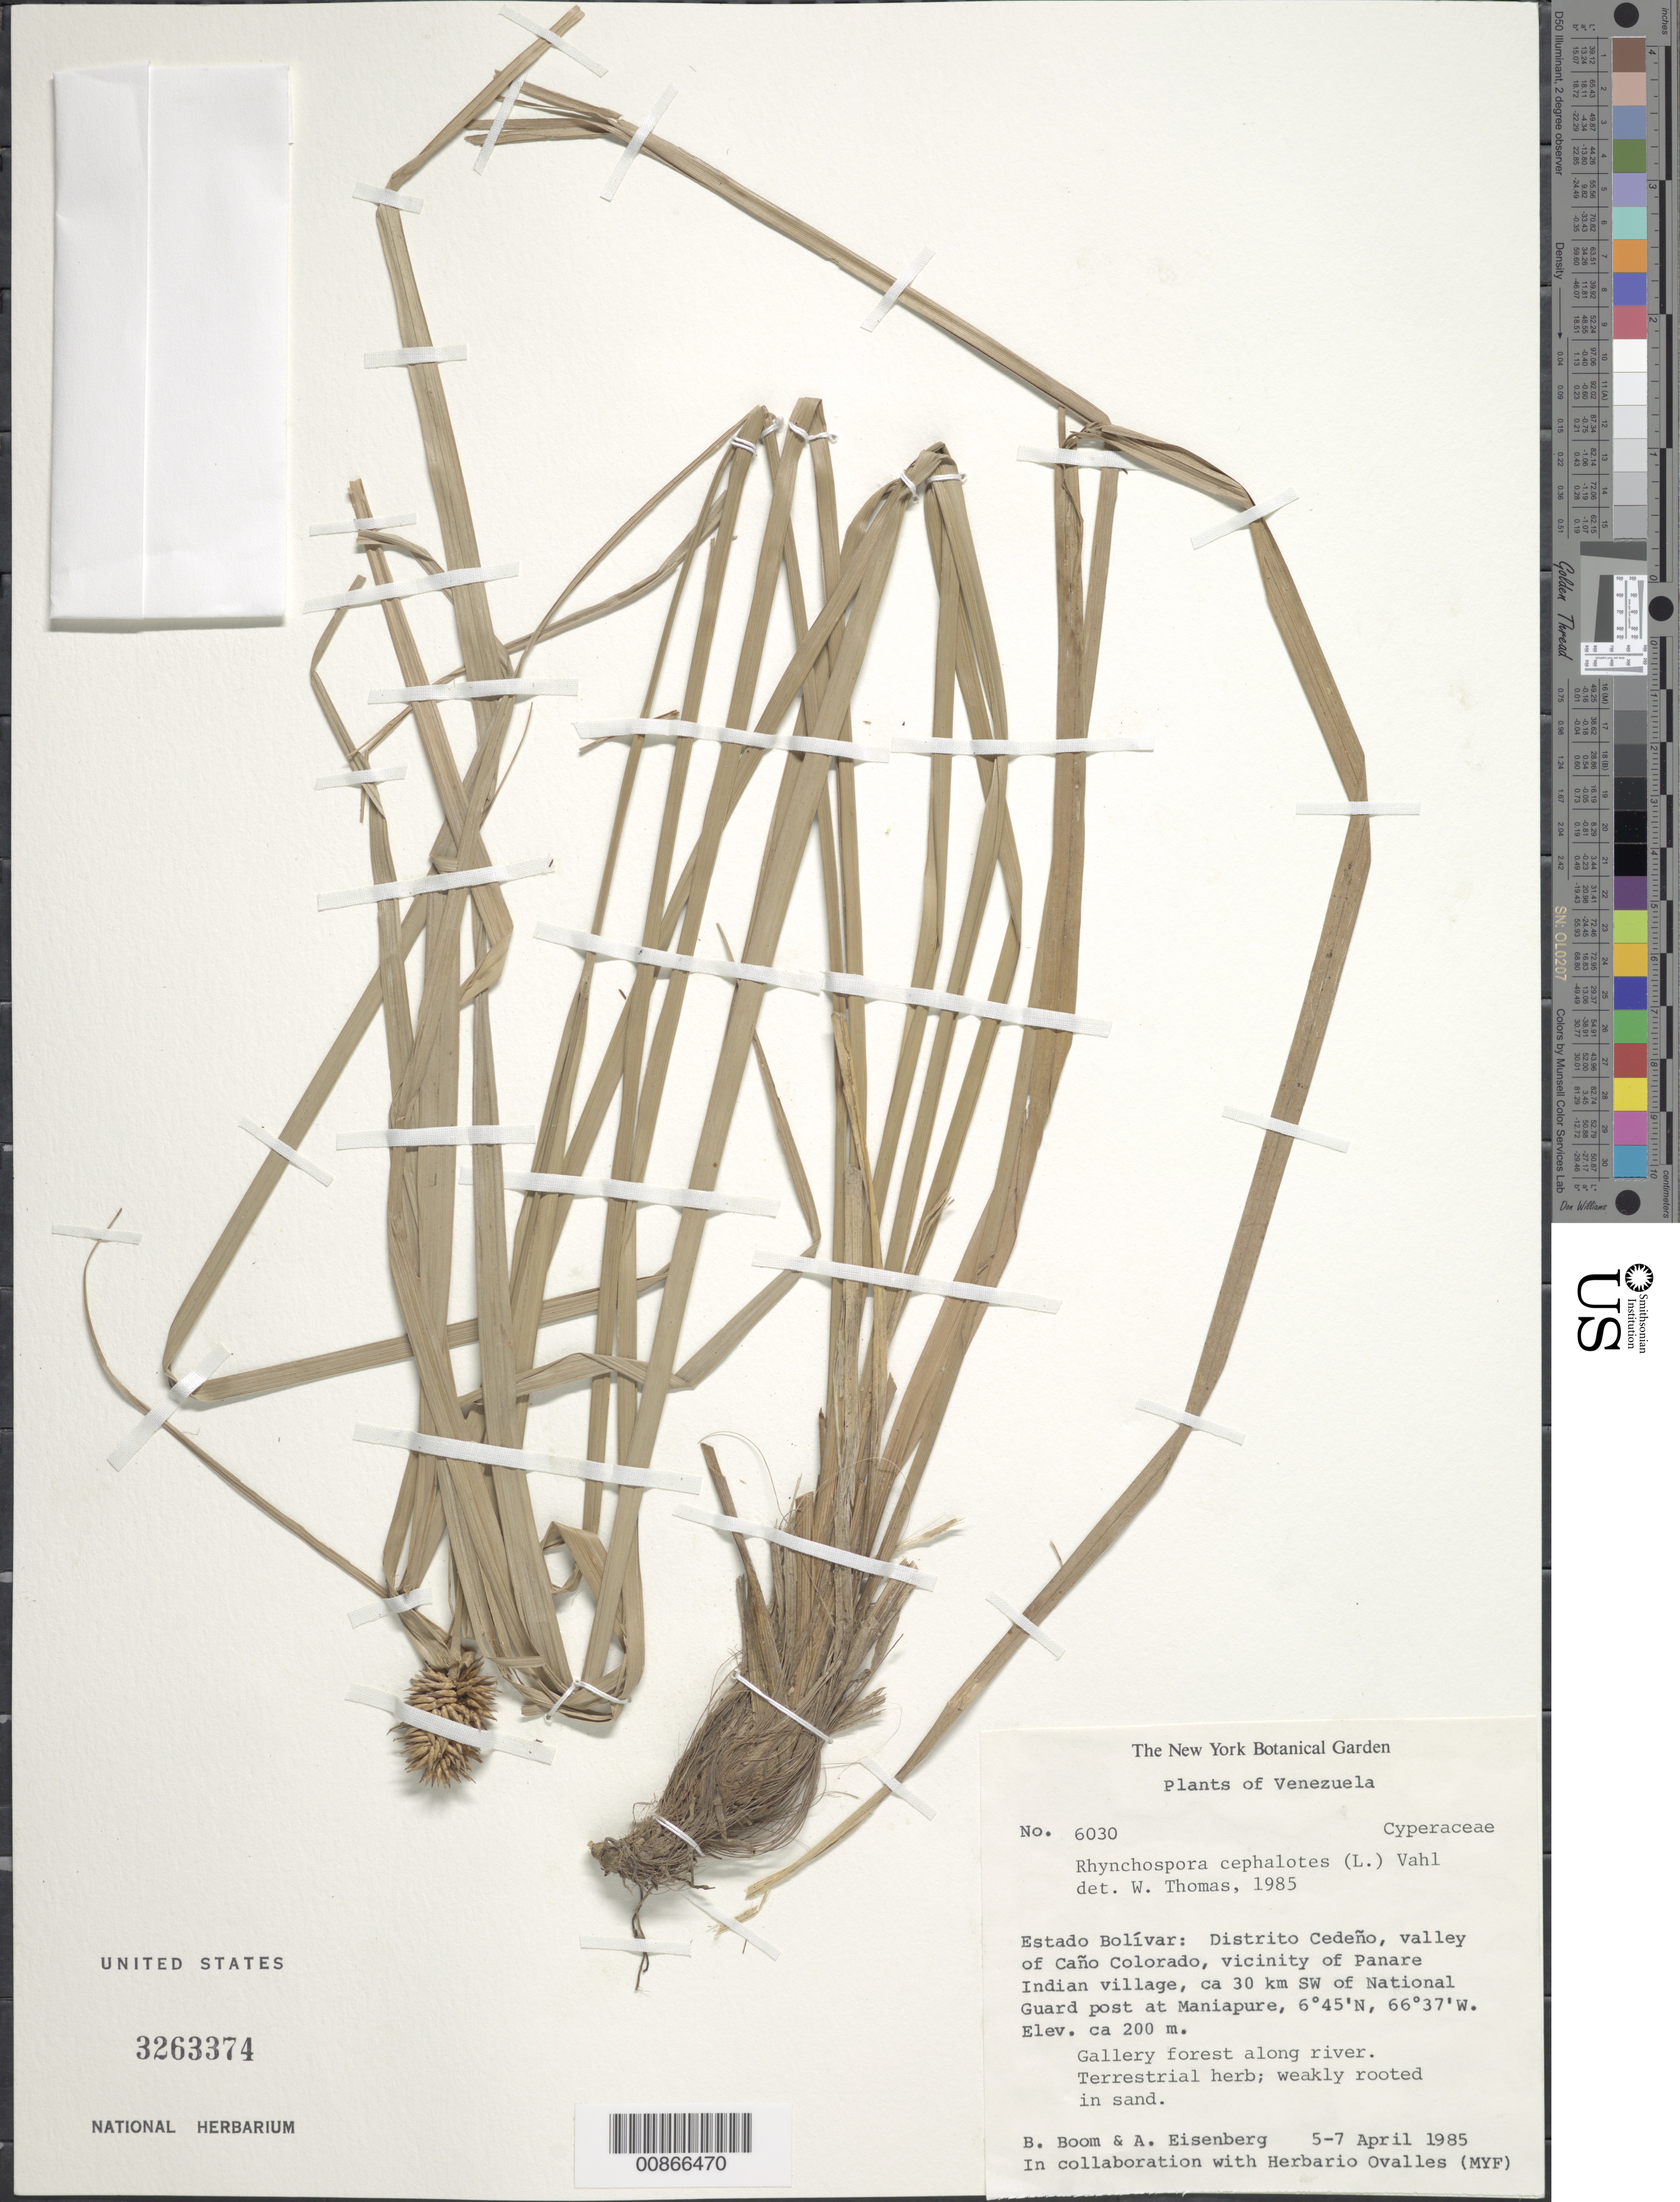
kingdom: Plantae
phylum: Tracheophyta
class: Liliopsida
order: Poales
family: Cyperaceae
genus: Rhynchospora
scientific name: Rhynchospora cephalotes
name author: (L.) Vahl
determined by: Thomas, W. W., (NY), New York Botanical Garden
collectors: B. M. Boom & A. Eisenberg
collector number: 6030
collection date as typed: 5-Apr-85 to 7-Apr-85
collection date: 1985-04-05/1985-04-07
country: Venezuela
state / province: Bolívar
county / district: Cedeño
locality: Caño Colorado valley, Panare Indian village vic., ca 30 km SW of National Guard post at Maniapure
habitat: Gallery forest along river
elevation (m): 200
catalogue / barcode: US 3263374